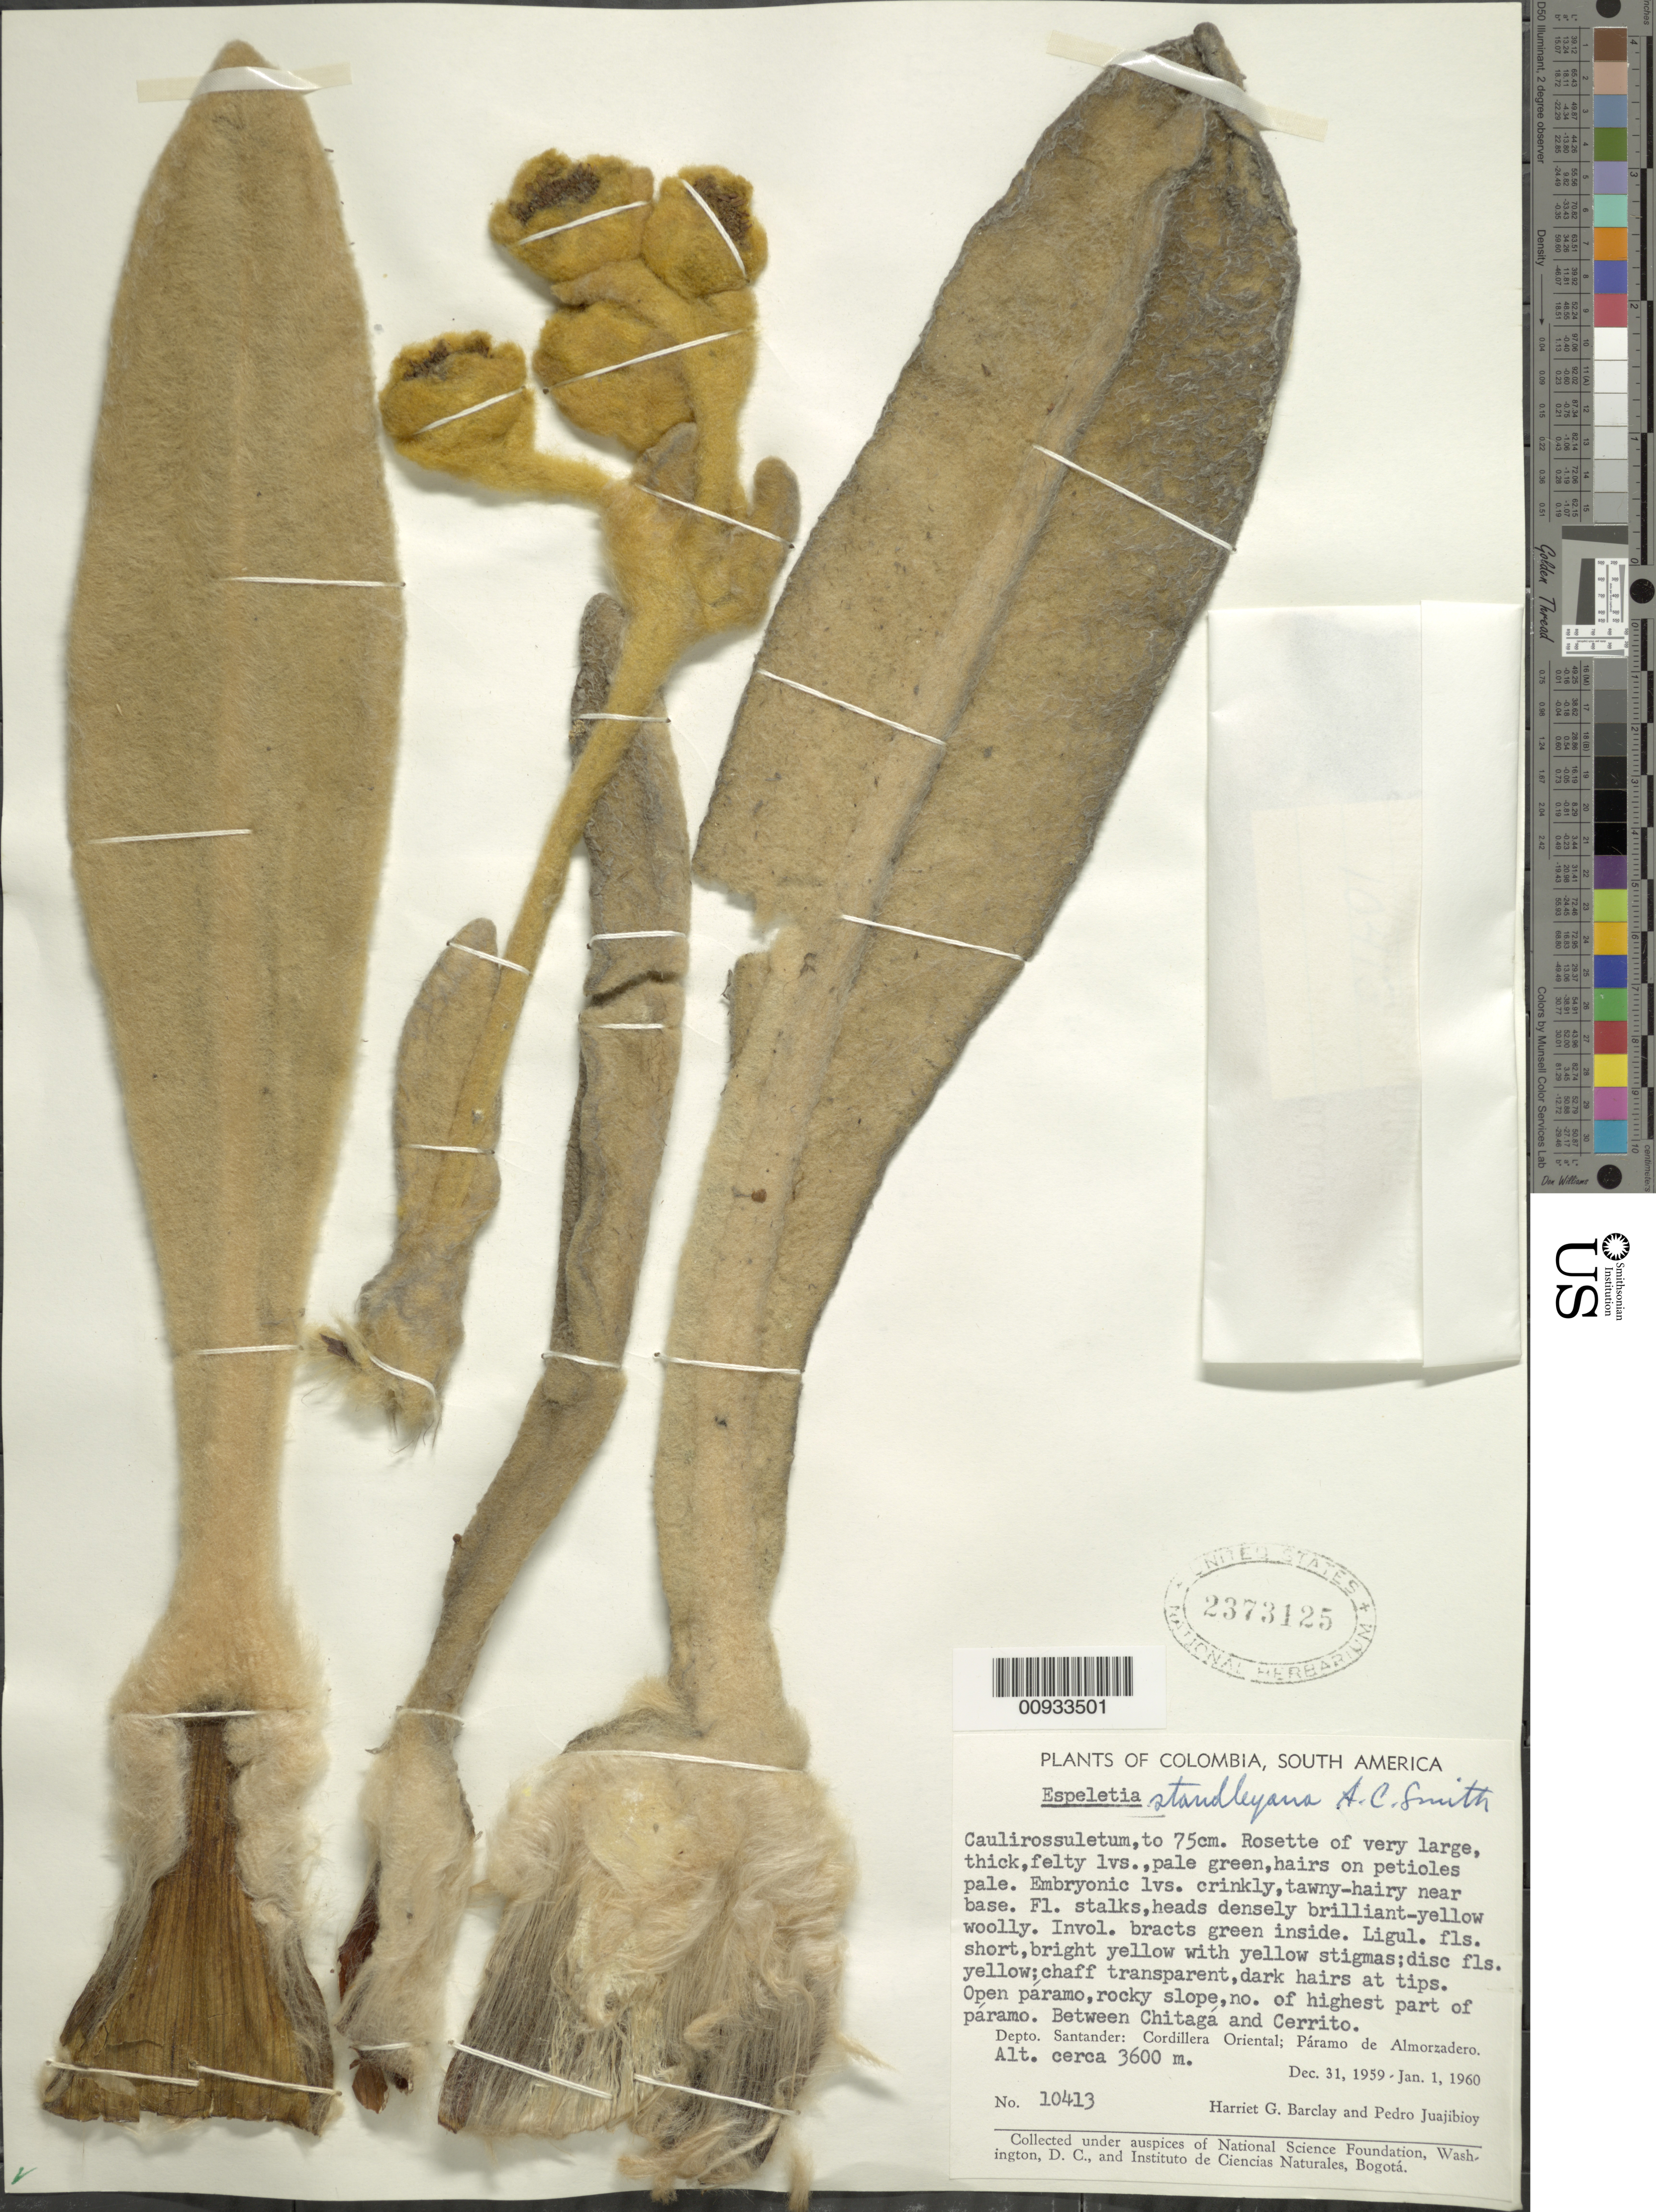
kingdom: Plantae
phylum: Tracheophyta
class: Magnoliopsida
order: Asterales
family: Asteraceae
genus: Espeletia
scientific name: Espeletia standleyana var. laxior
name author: Cuatrec.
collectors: H. G. Barclay & P. Juajibioy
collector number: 10413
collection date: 1959-12-31/1960-01-01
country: Colombia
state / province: Santander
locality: South America, between Chitaga and Cerrito, Cordillera Oriental, Paramo de Almorzadero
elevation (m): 3600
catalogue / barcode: US 2373125